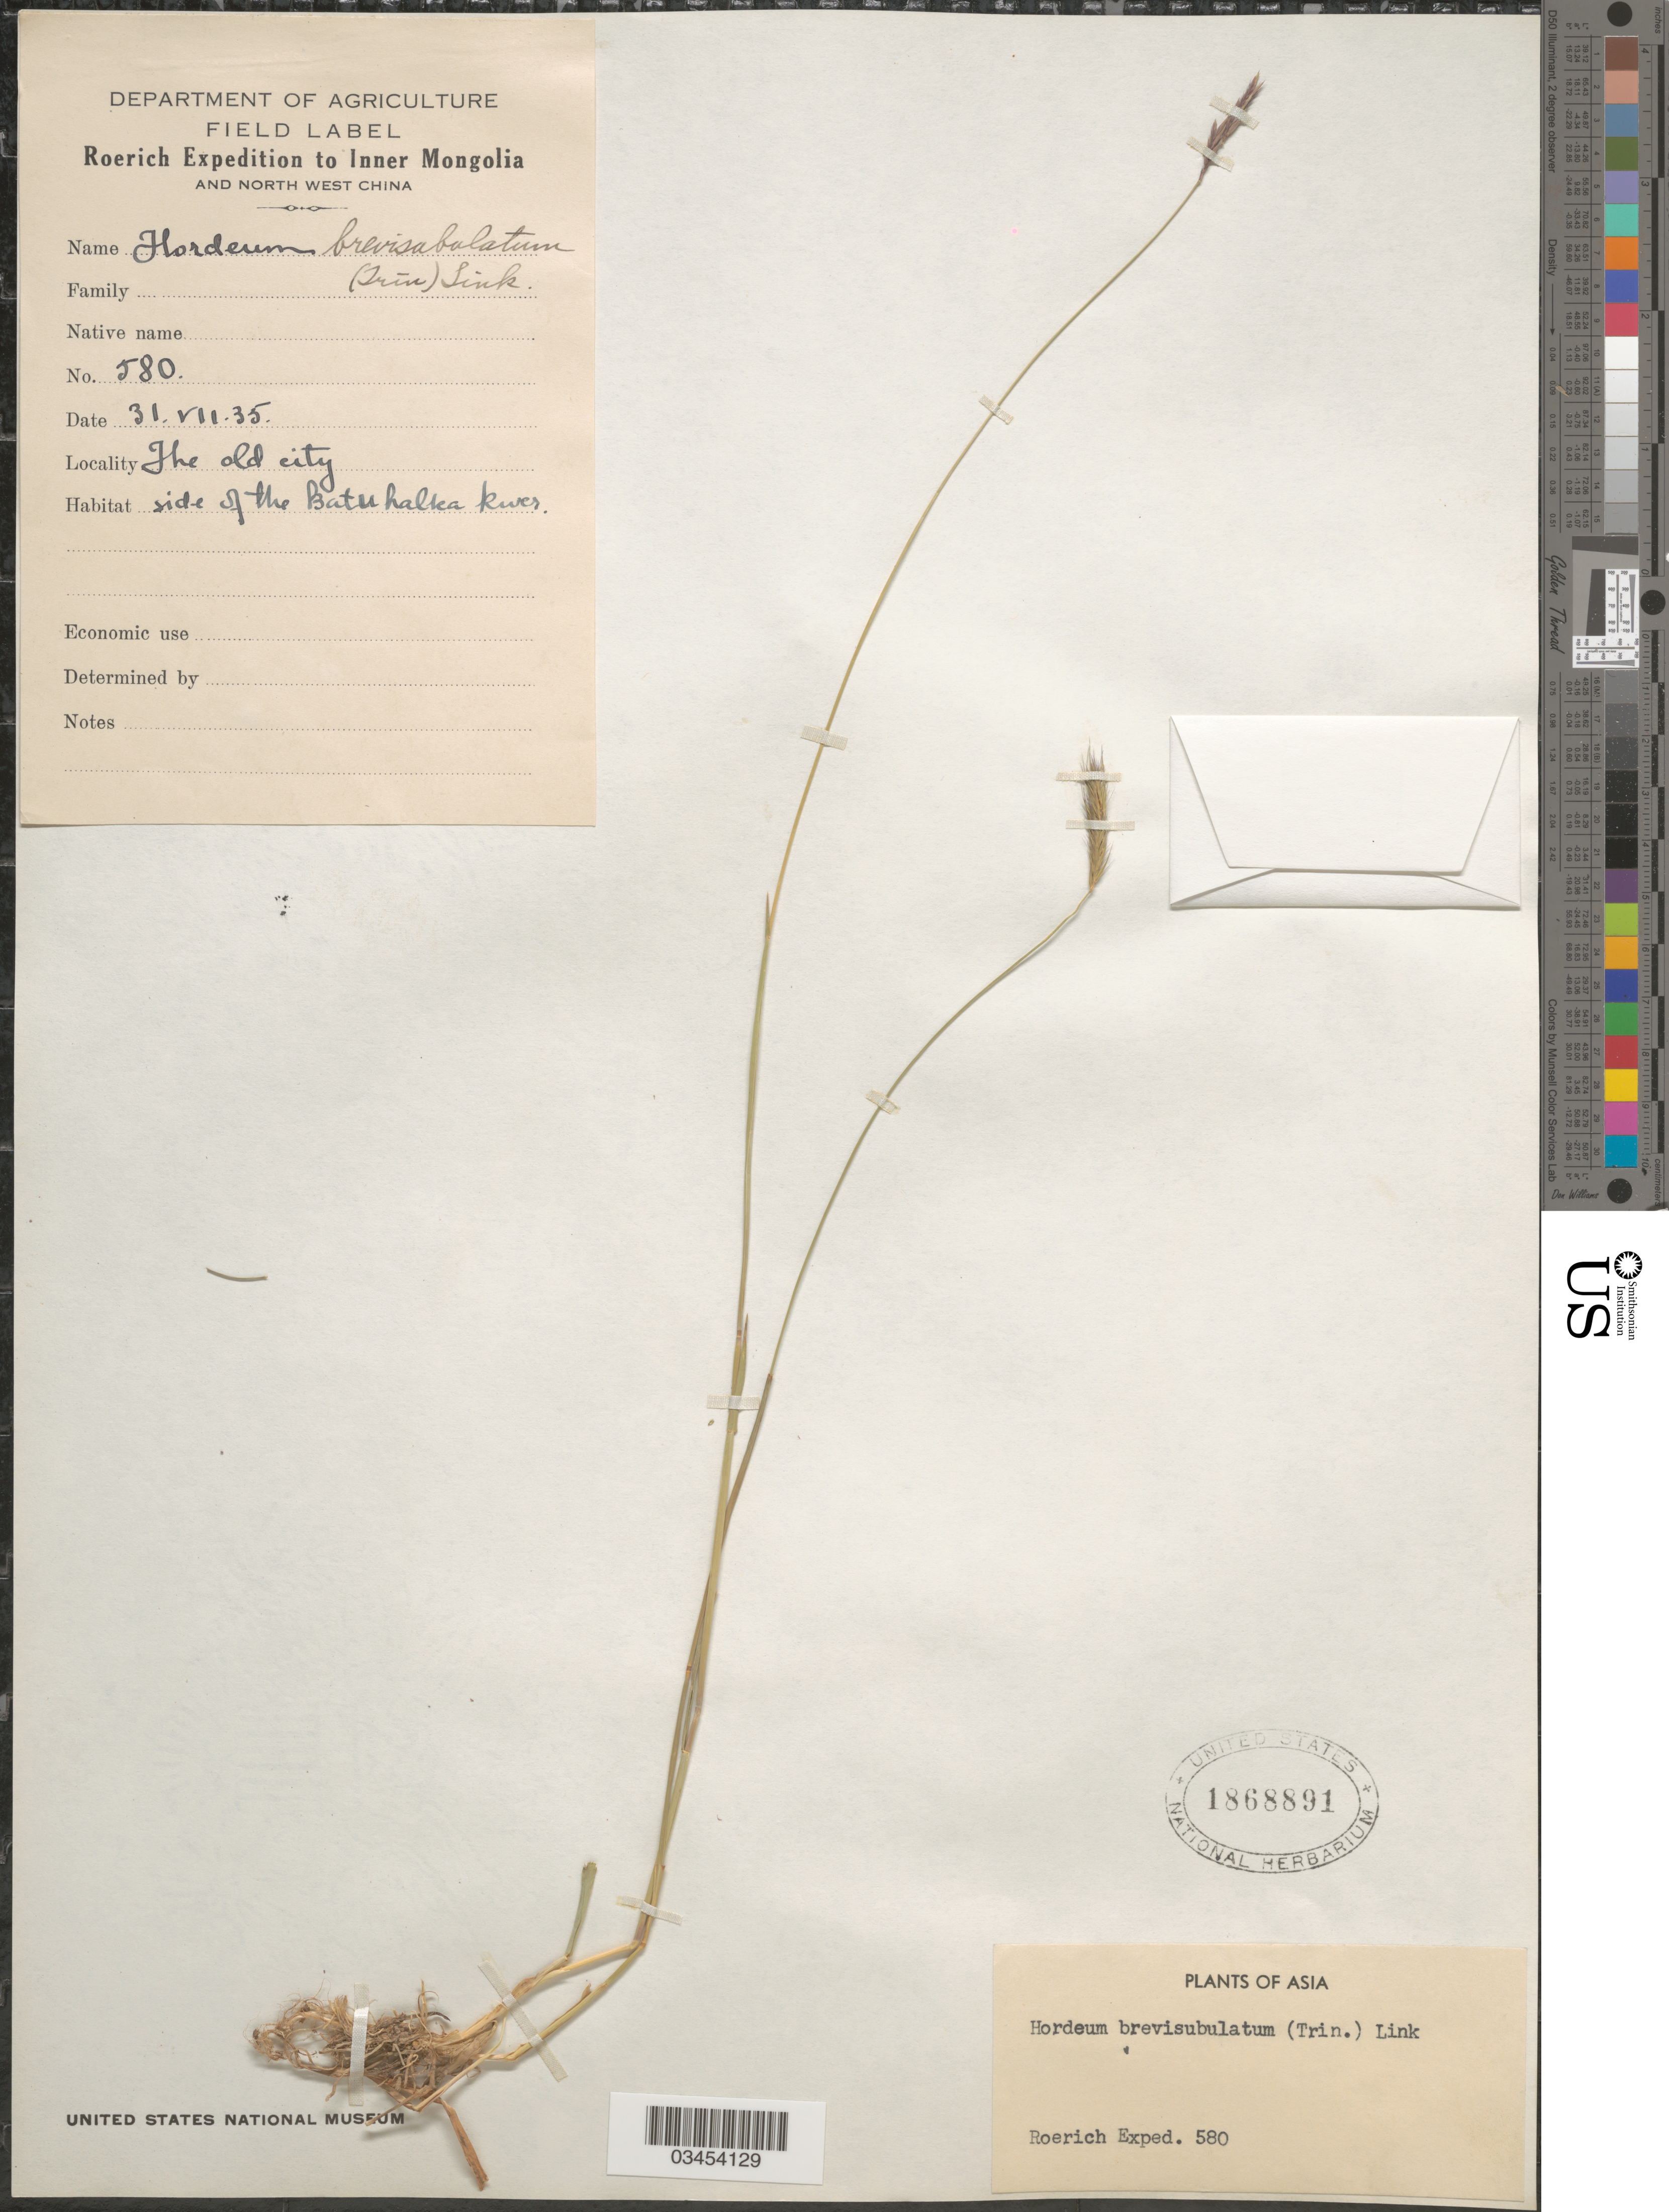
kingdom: Plantae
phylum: Tracheophyta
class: Liliopsida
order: Poales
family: Poaceae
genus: Hordeum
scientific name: Hordeum brevisubulatum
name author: (Trin.) Link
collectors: Roerich Expedition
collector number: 580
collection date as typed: Transcribed d/m/y: 31/7/35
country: China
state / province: Nei Monggol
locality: Inner Mongolia and North West China. The old city, Side of the Batu halka river.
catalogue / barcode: US 1868891